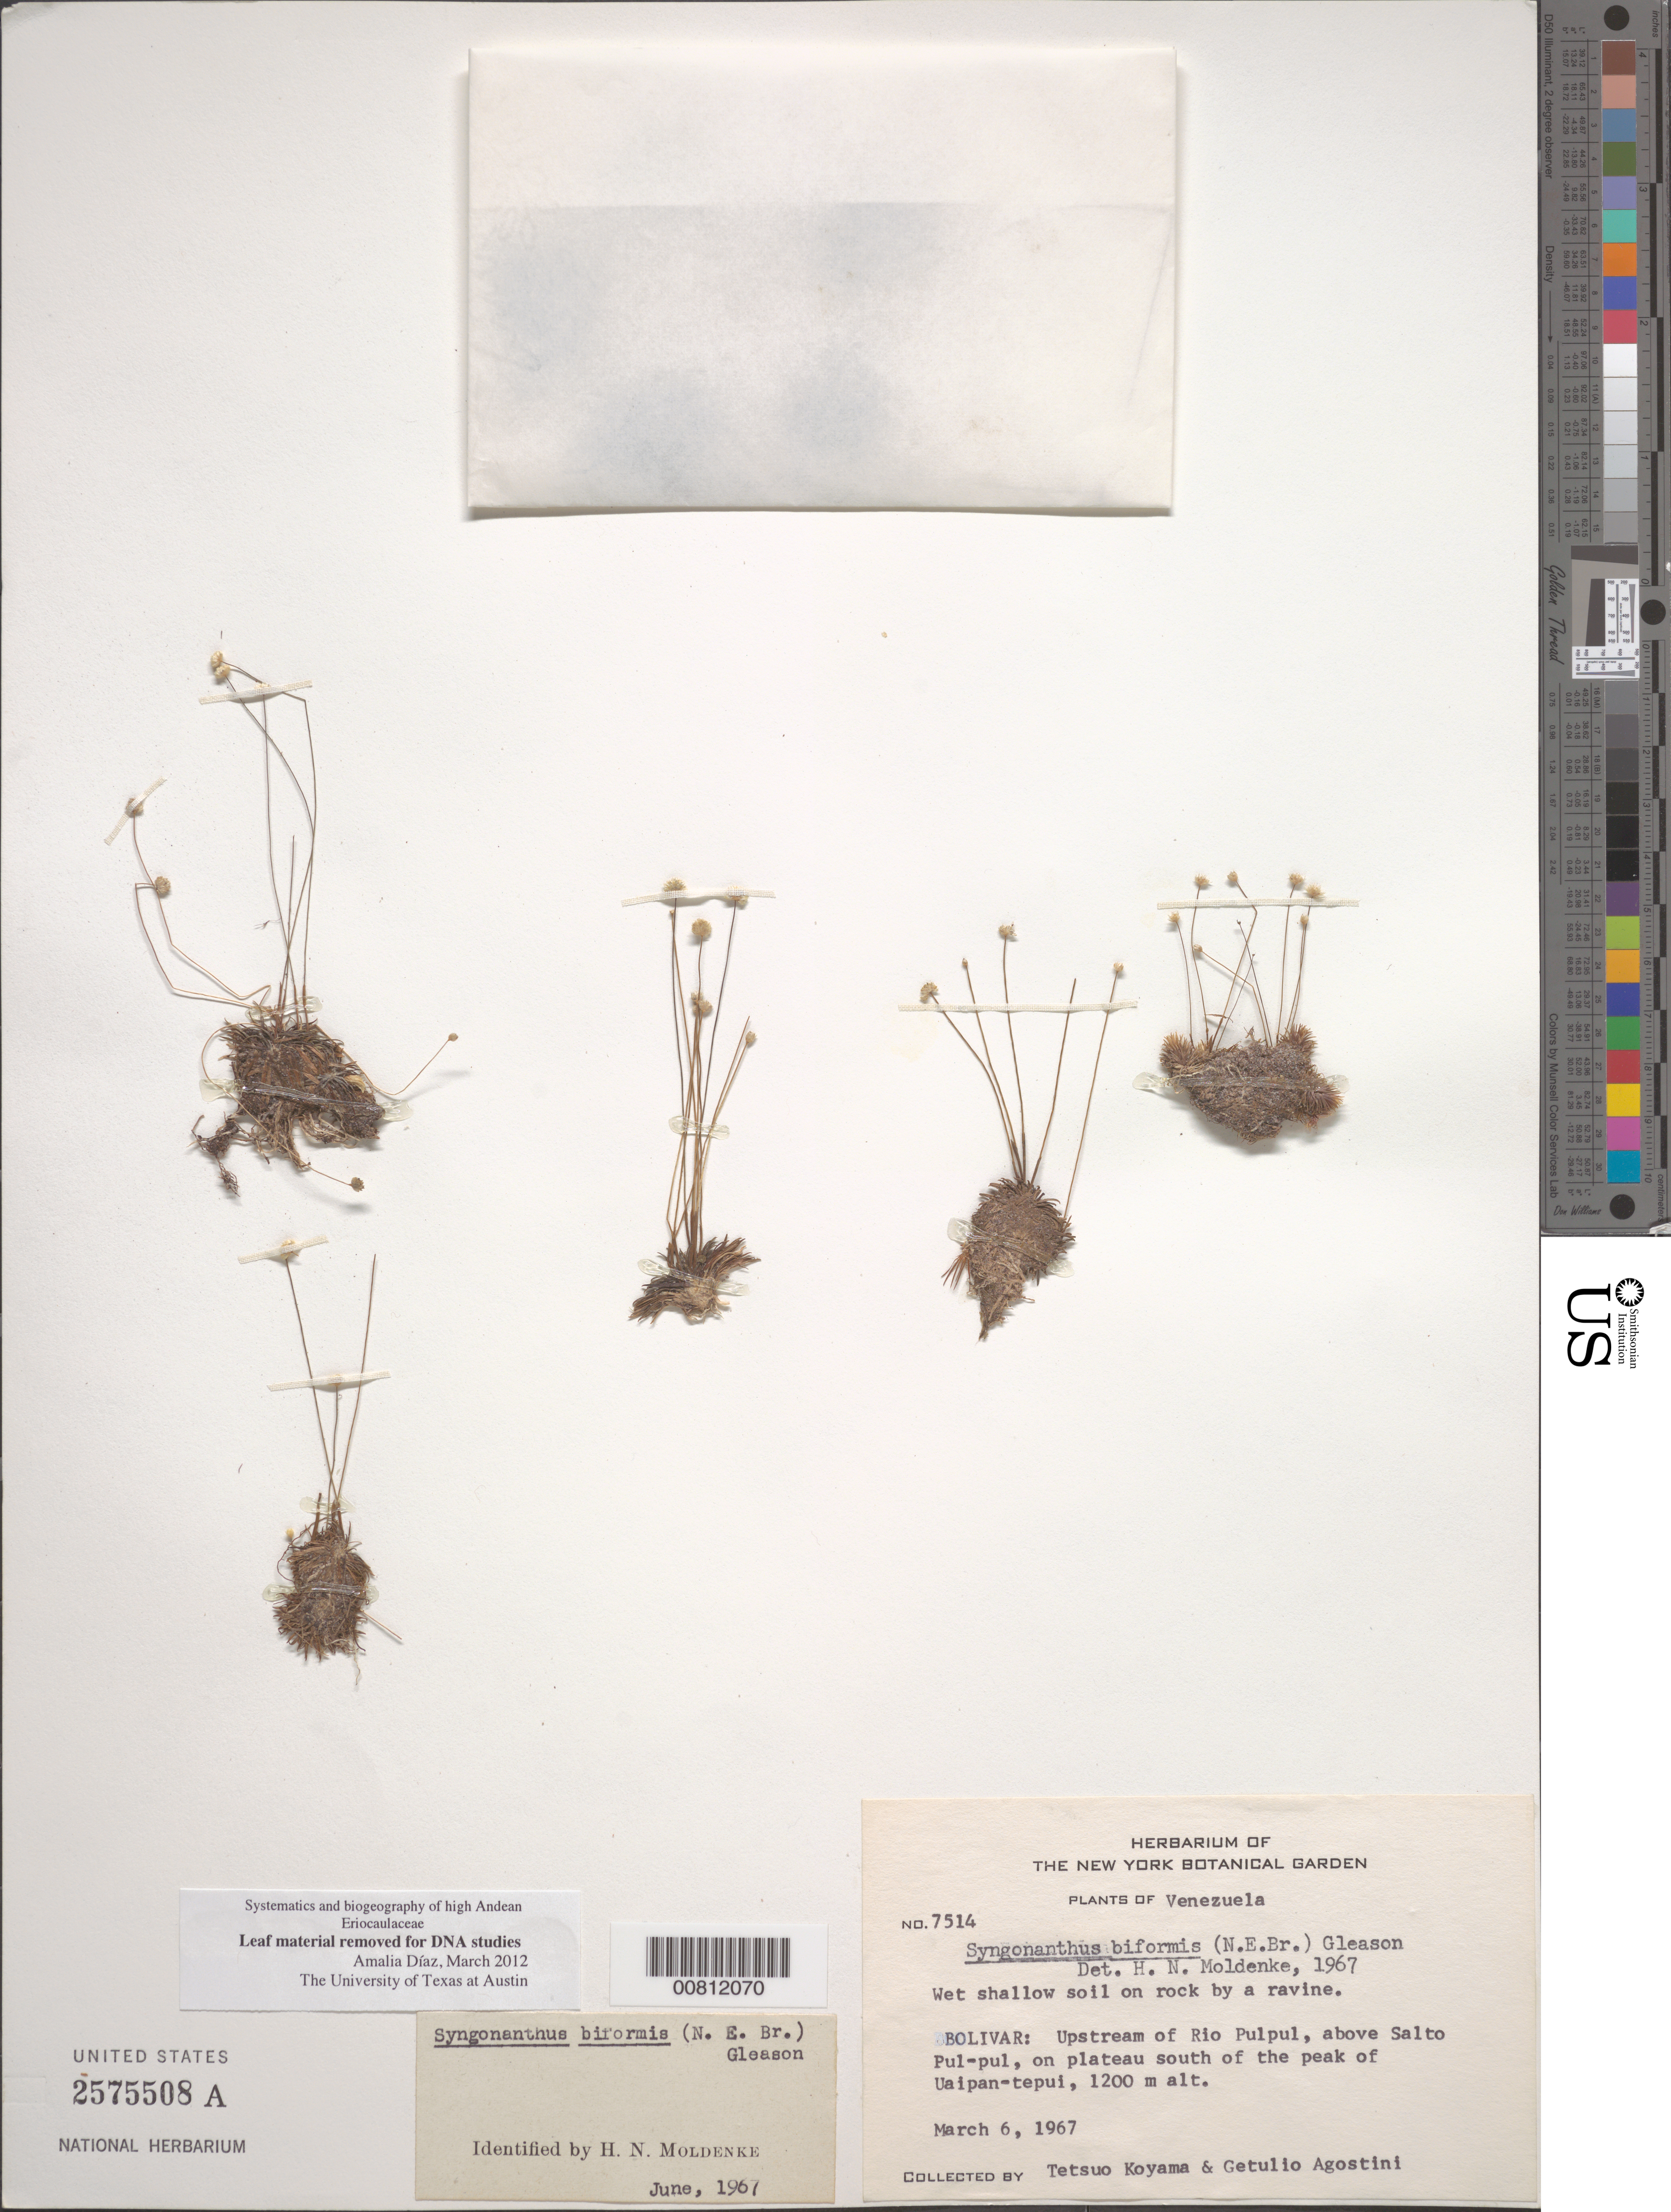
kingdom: Plantae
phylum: Tracheophyta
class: Liliopsida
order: Poales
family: Eriocaulaceae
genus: Syngonanthus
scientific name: Syngonanthus biformis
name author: (N.E. Br.) Gleason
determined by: Moldenke, H. N.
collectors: T. Koyama & G. Agostini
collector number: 7514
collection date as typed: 6-Mar-67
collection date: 1967-03-06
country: Venezuela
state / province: Bolívar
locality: Río Pul-pul, upstream above Salto Pul-pul, at southern foot of the peaks of Uaipan tepuí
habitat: Wet shallow soil on rock by a ravine; on plateau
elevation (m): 1200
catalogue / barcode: US 2575508A